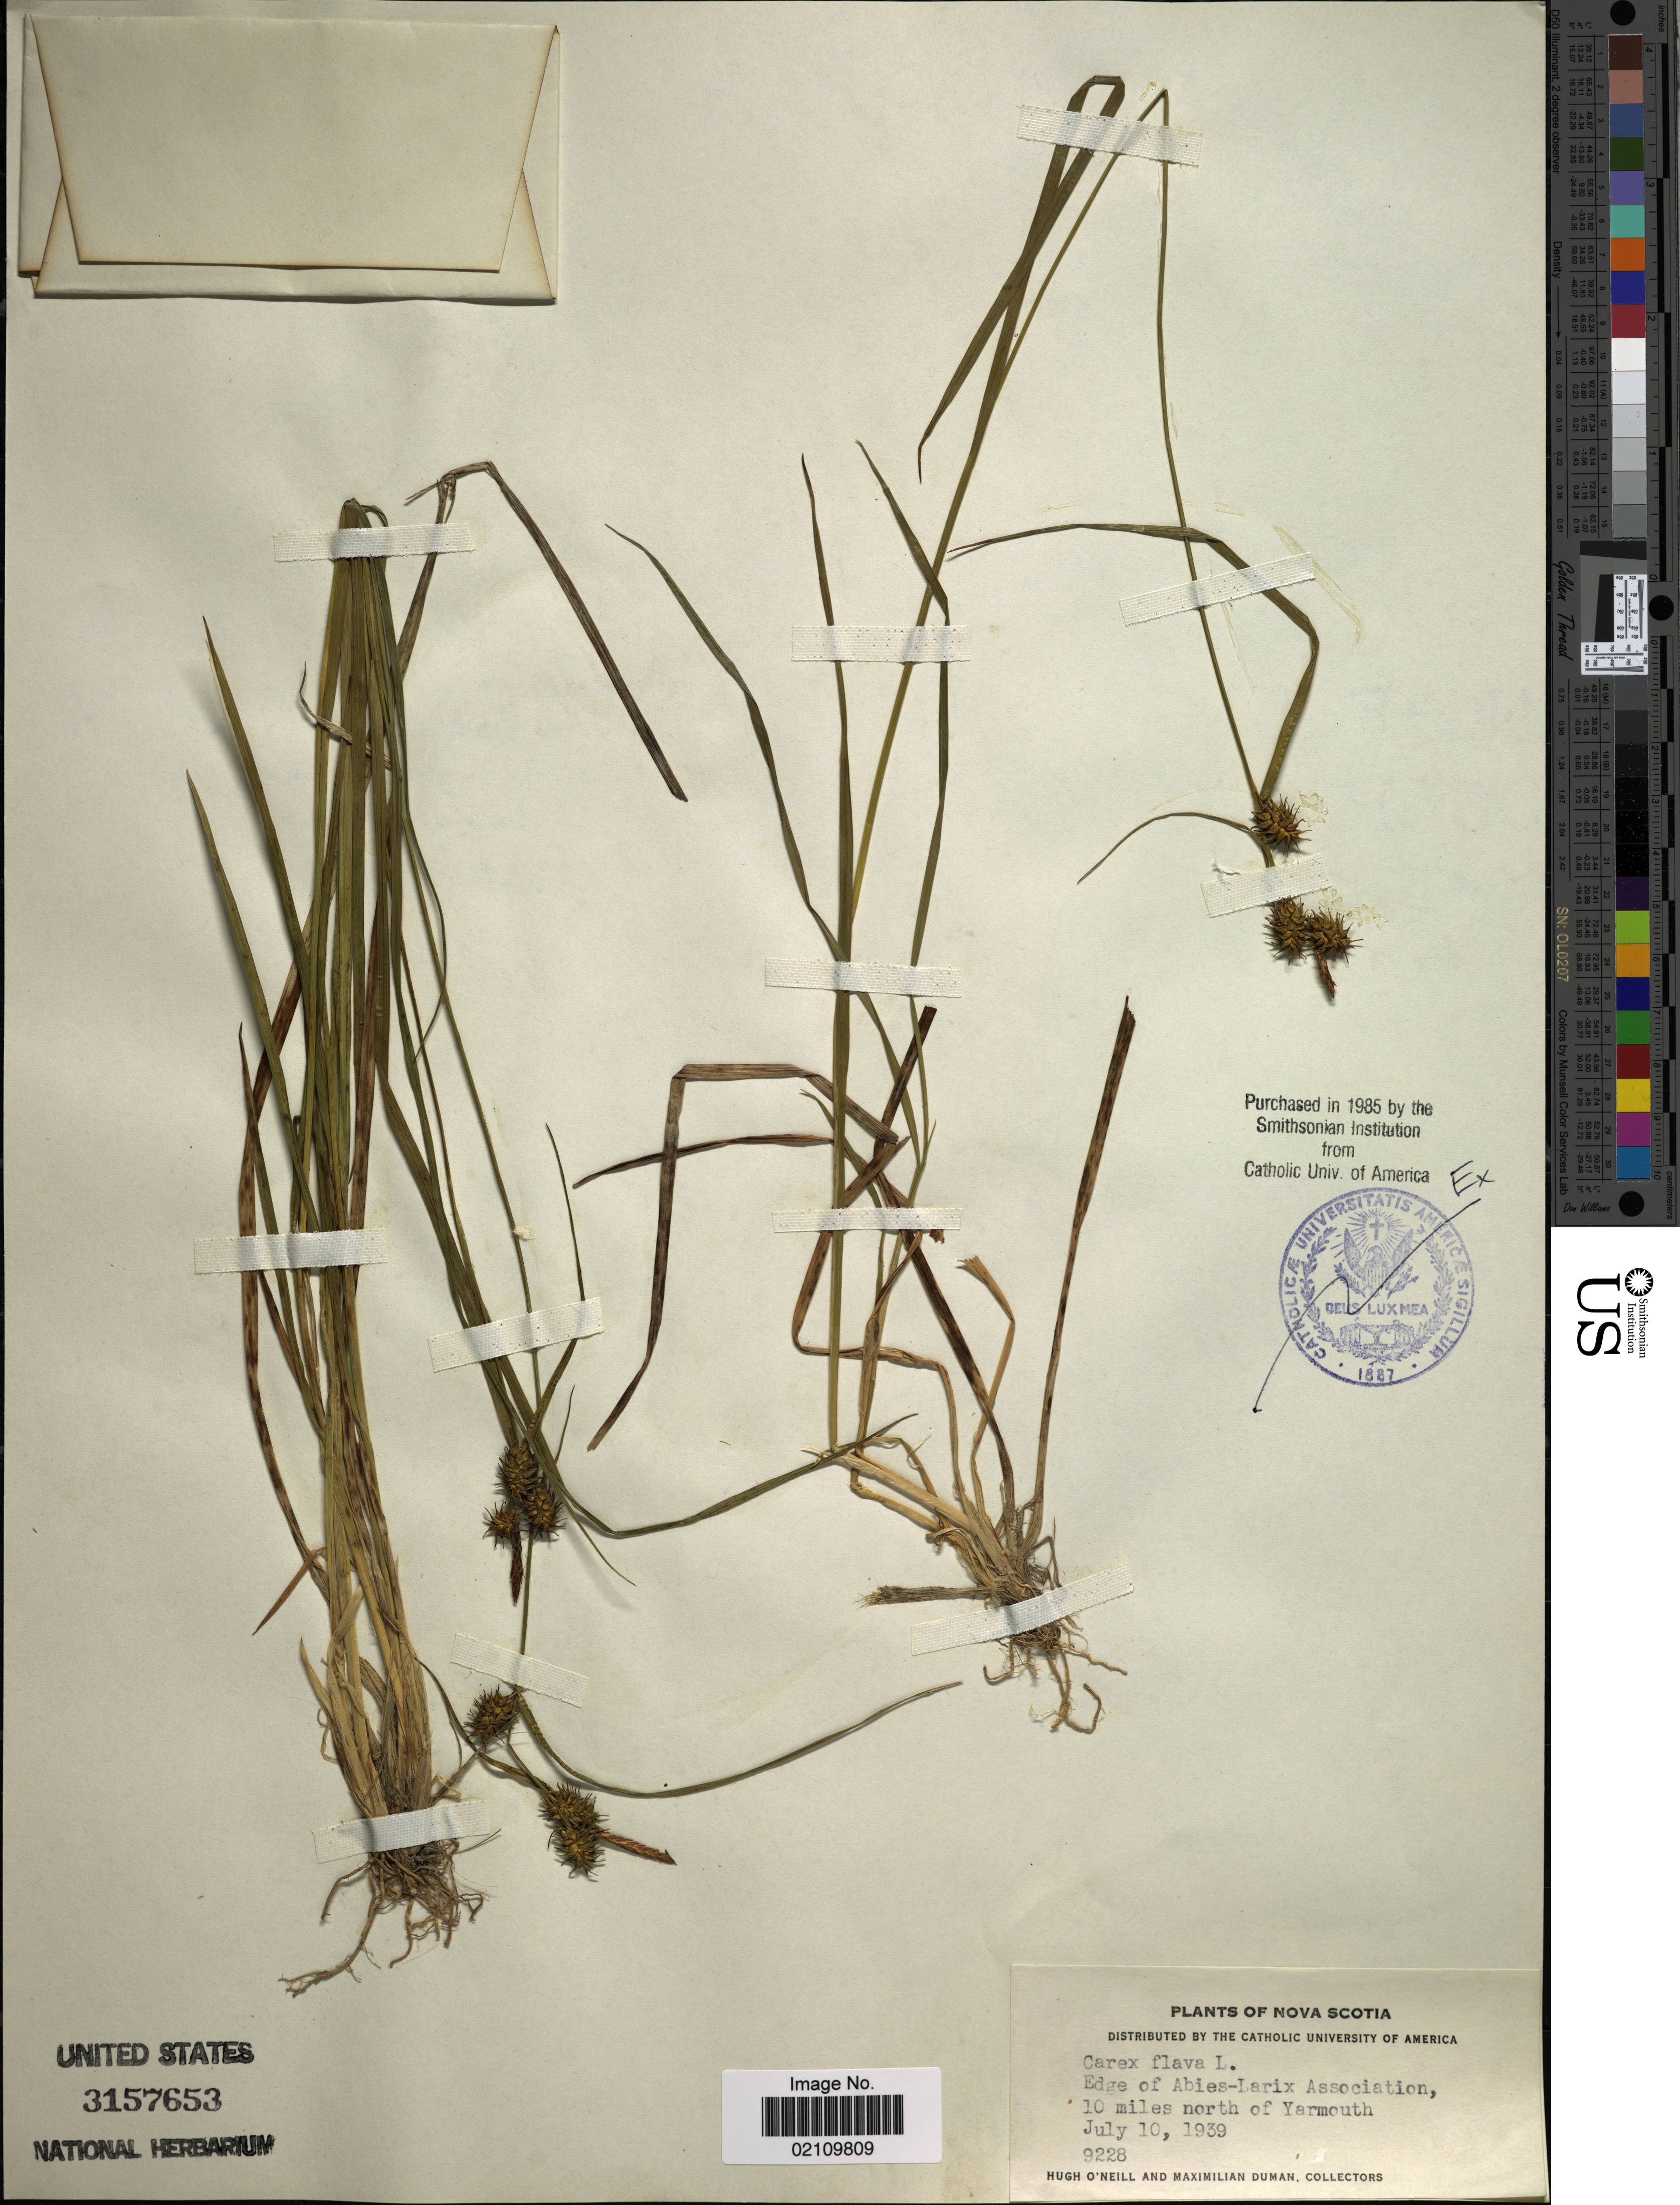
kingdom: Plantae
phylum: Tracheophyta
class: Liliopsida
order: Poales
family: Cyperaceae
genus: Carex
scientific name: Carex flava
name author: L.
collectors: H. O'Neill & M. Duman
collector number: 9228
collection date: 1939-07-10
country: Canada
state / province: Nova Scotia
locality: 10 miles north of Yarmouth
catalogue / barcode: US 3157653